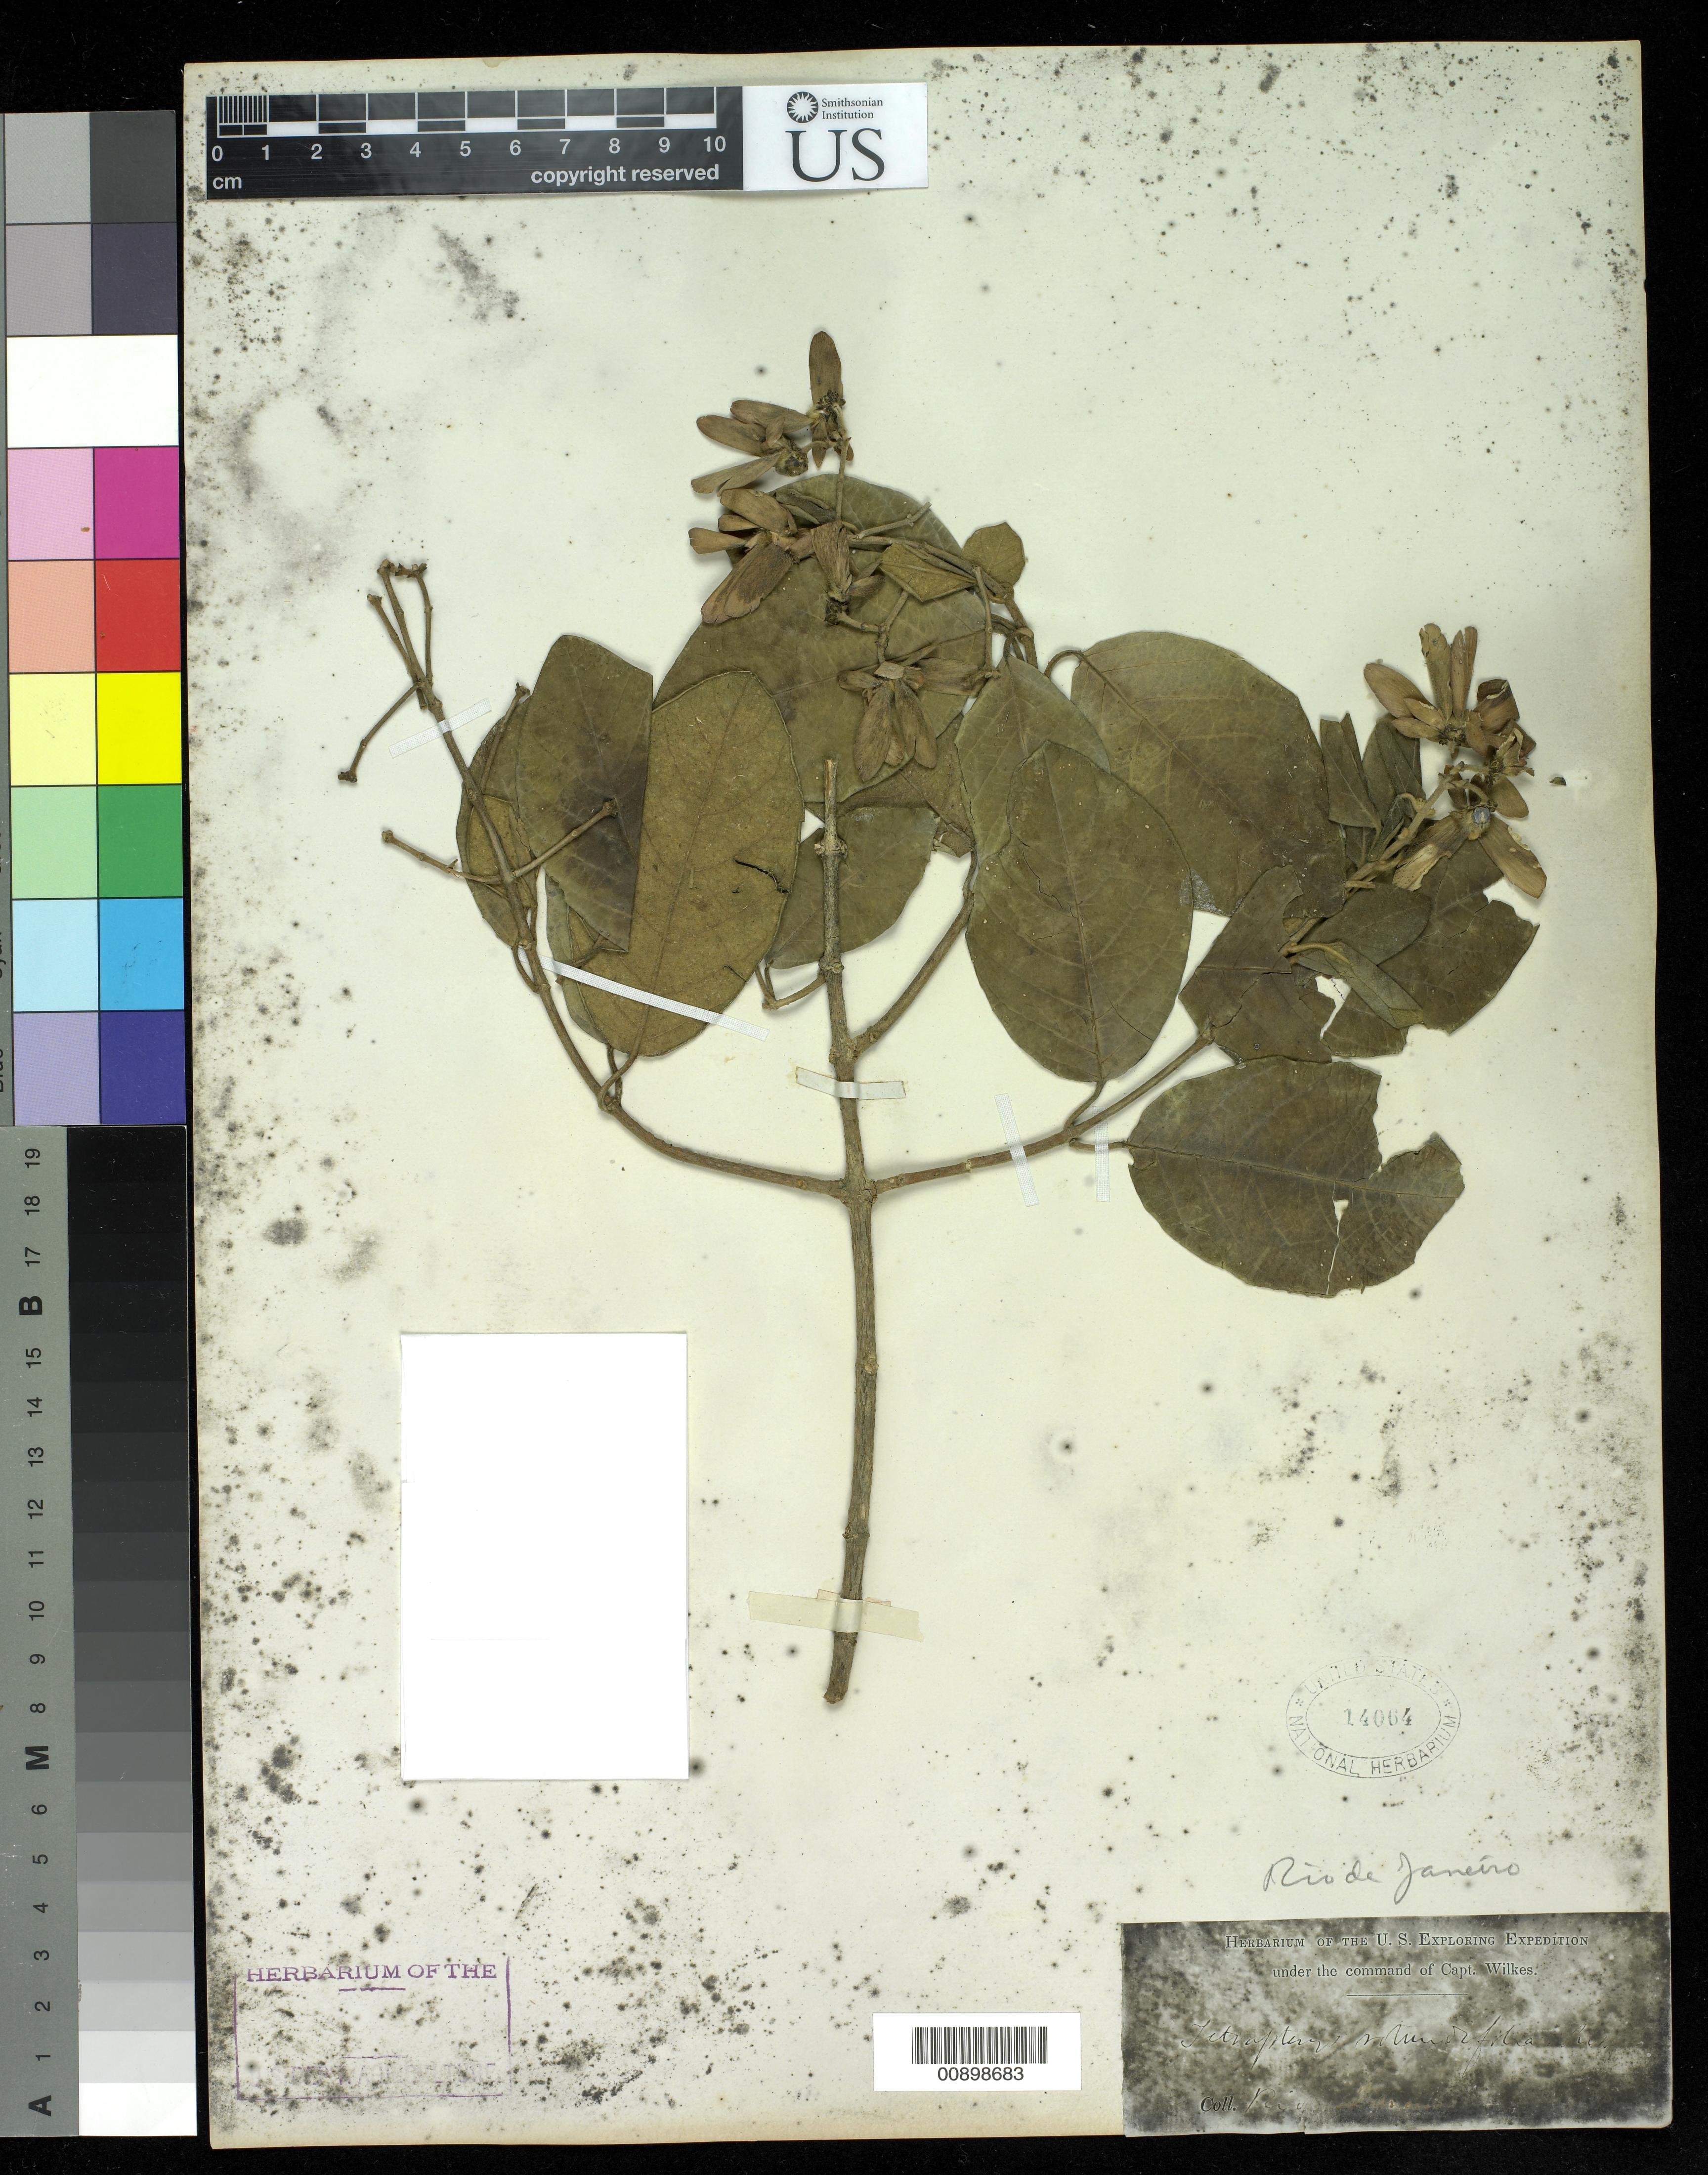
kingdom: Plantae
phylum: Tracheophyta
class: Magnoliopsida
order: Malpighiales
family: Malpighiaceae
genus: Tetrapterys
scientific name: Tetrapterys phlomoides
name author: (Spreng.) Nied.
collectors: Wilkes Explor. Exped.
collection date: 1838/1842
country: Brazil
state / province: Rio de Janeiro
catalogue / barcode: US 14064